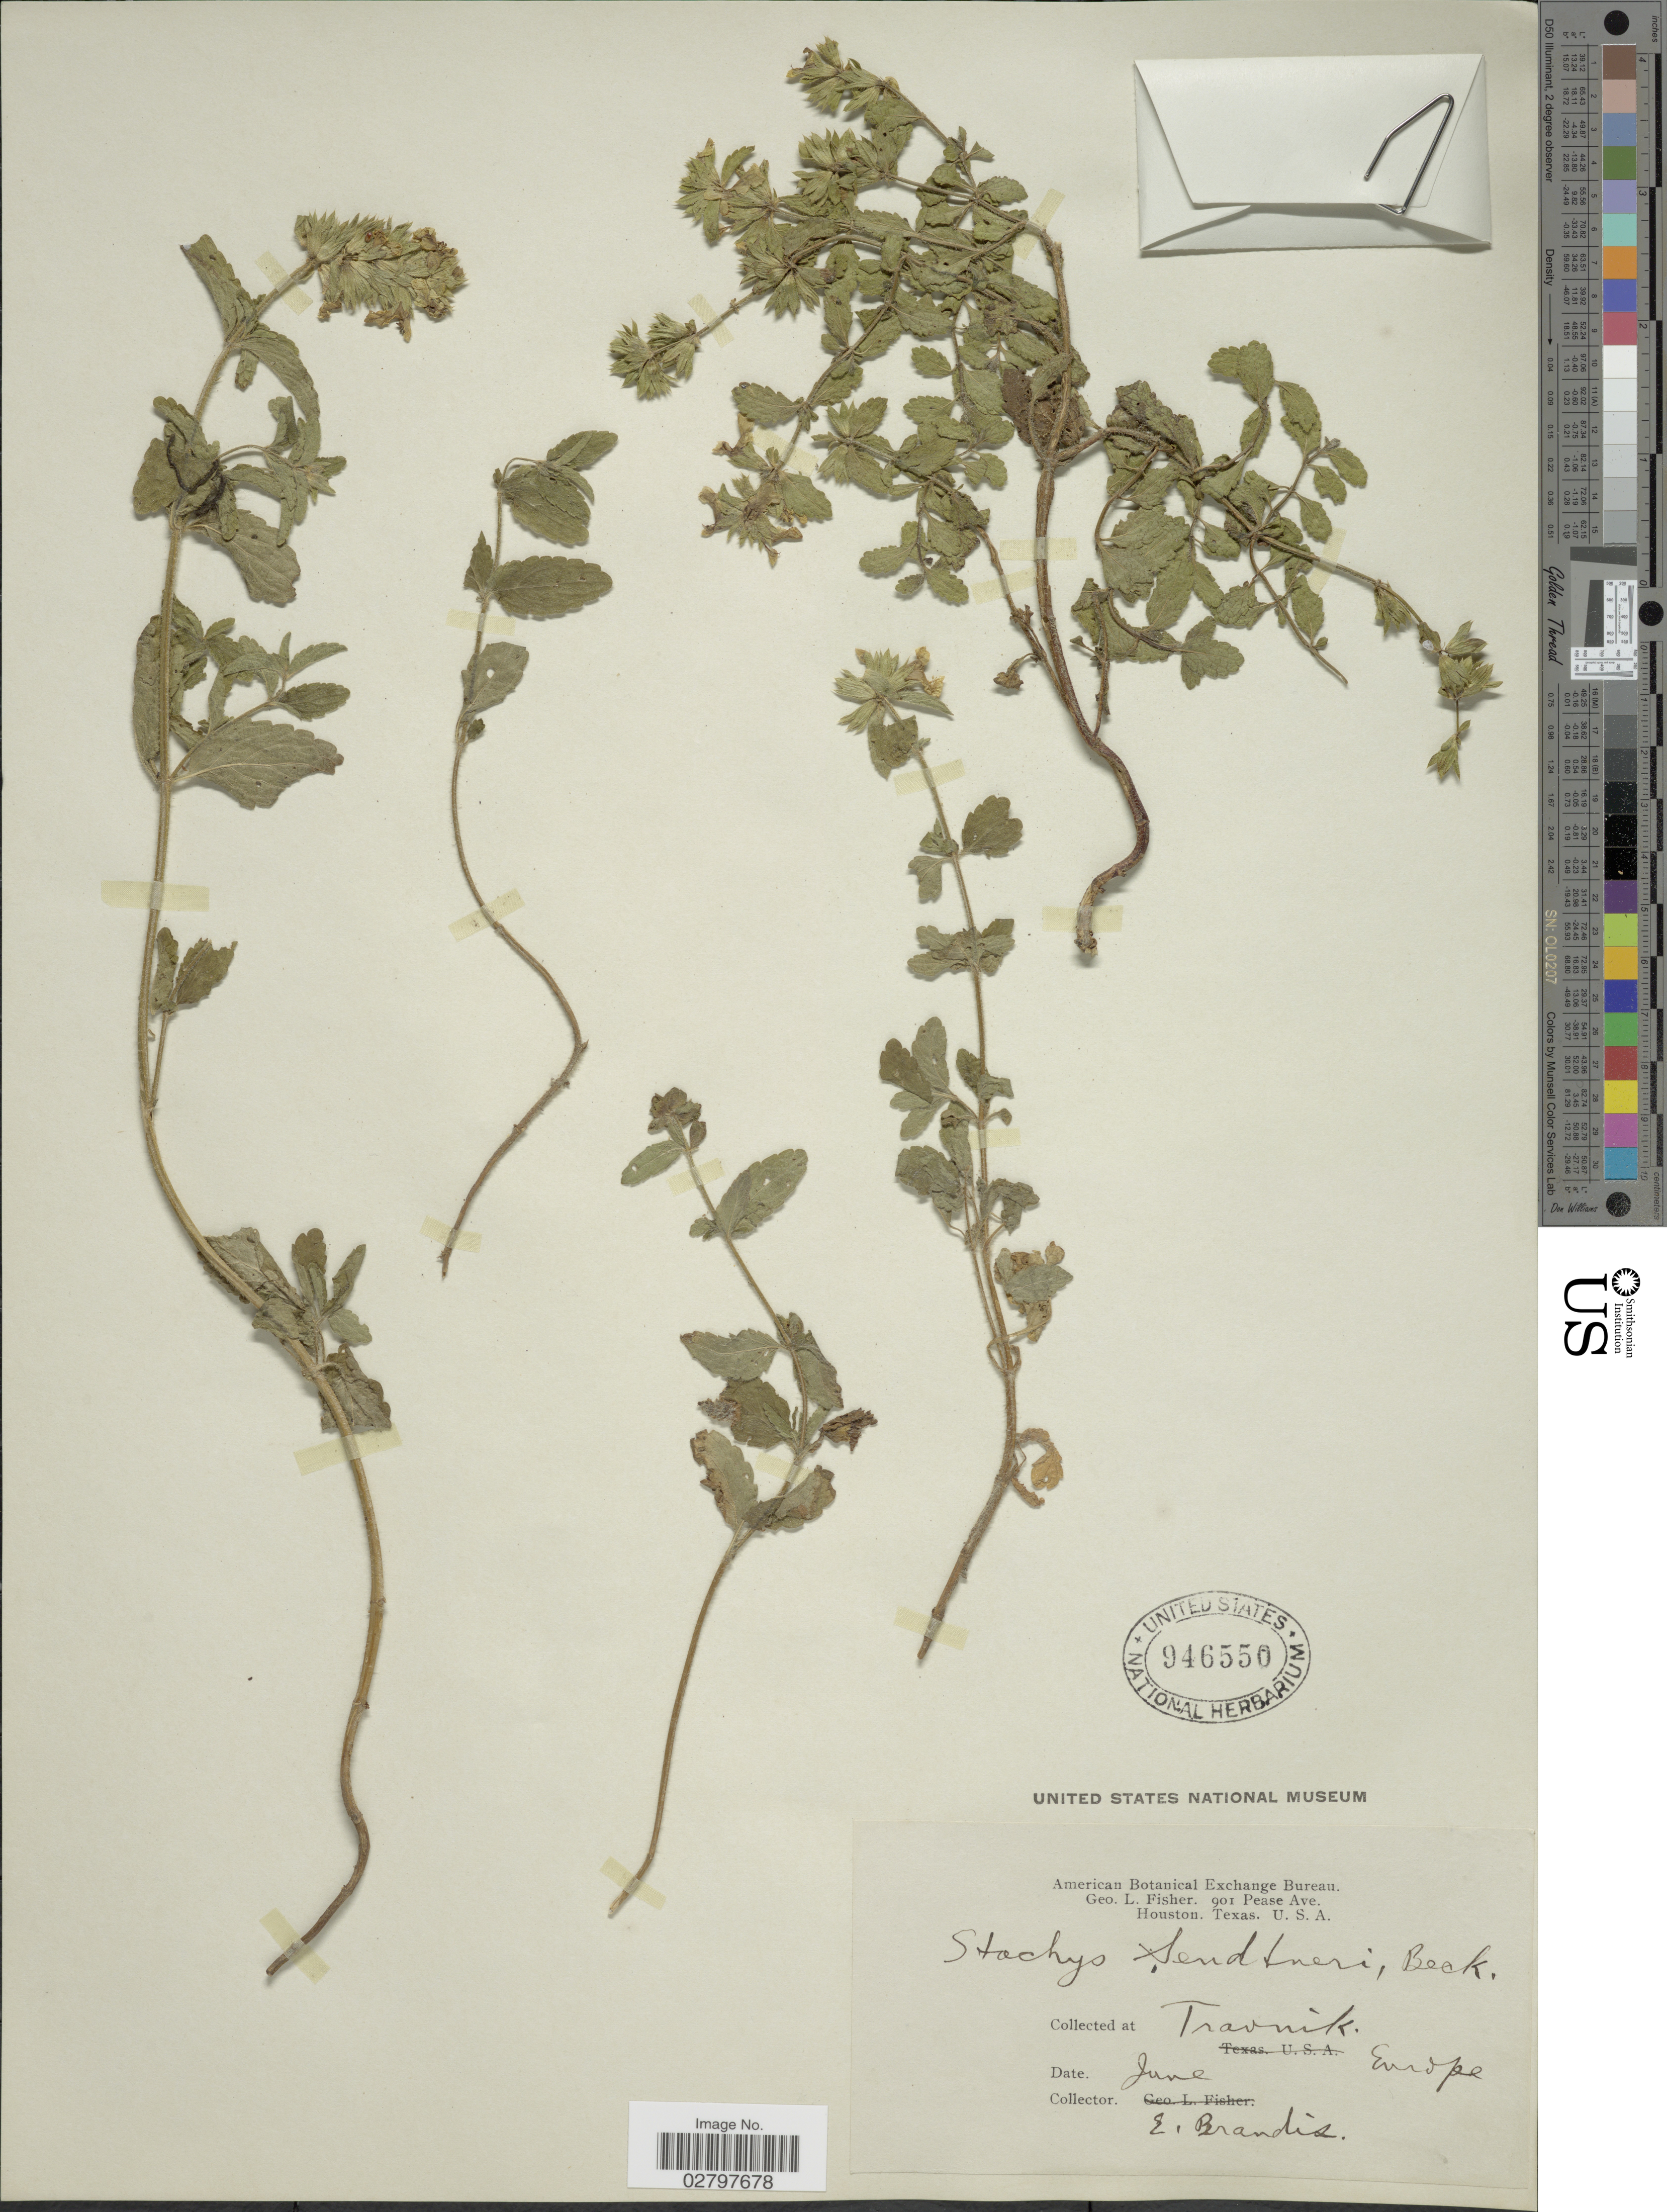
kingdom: Plantae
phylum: Tracheophyta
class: Magnoliopsida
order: Lamiales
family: Lamiaceae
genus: Stachys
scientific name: Stachys anisochila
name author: Vis. & Pančić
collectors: E. Brandis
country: Bosnia and Herzegovina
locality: Travnik, Europe.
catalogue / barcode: US 946550